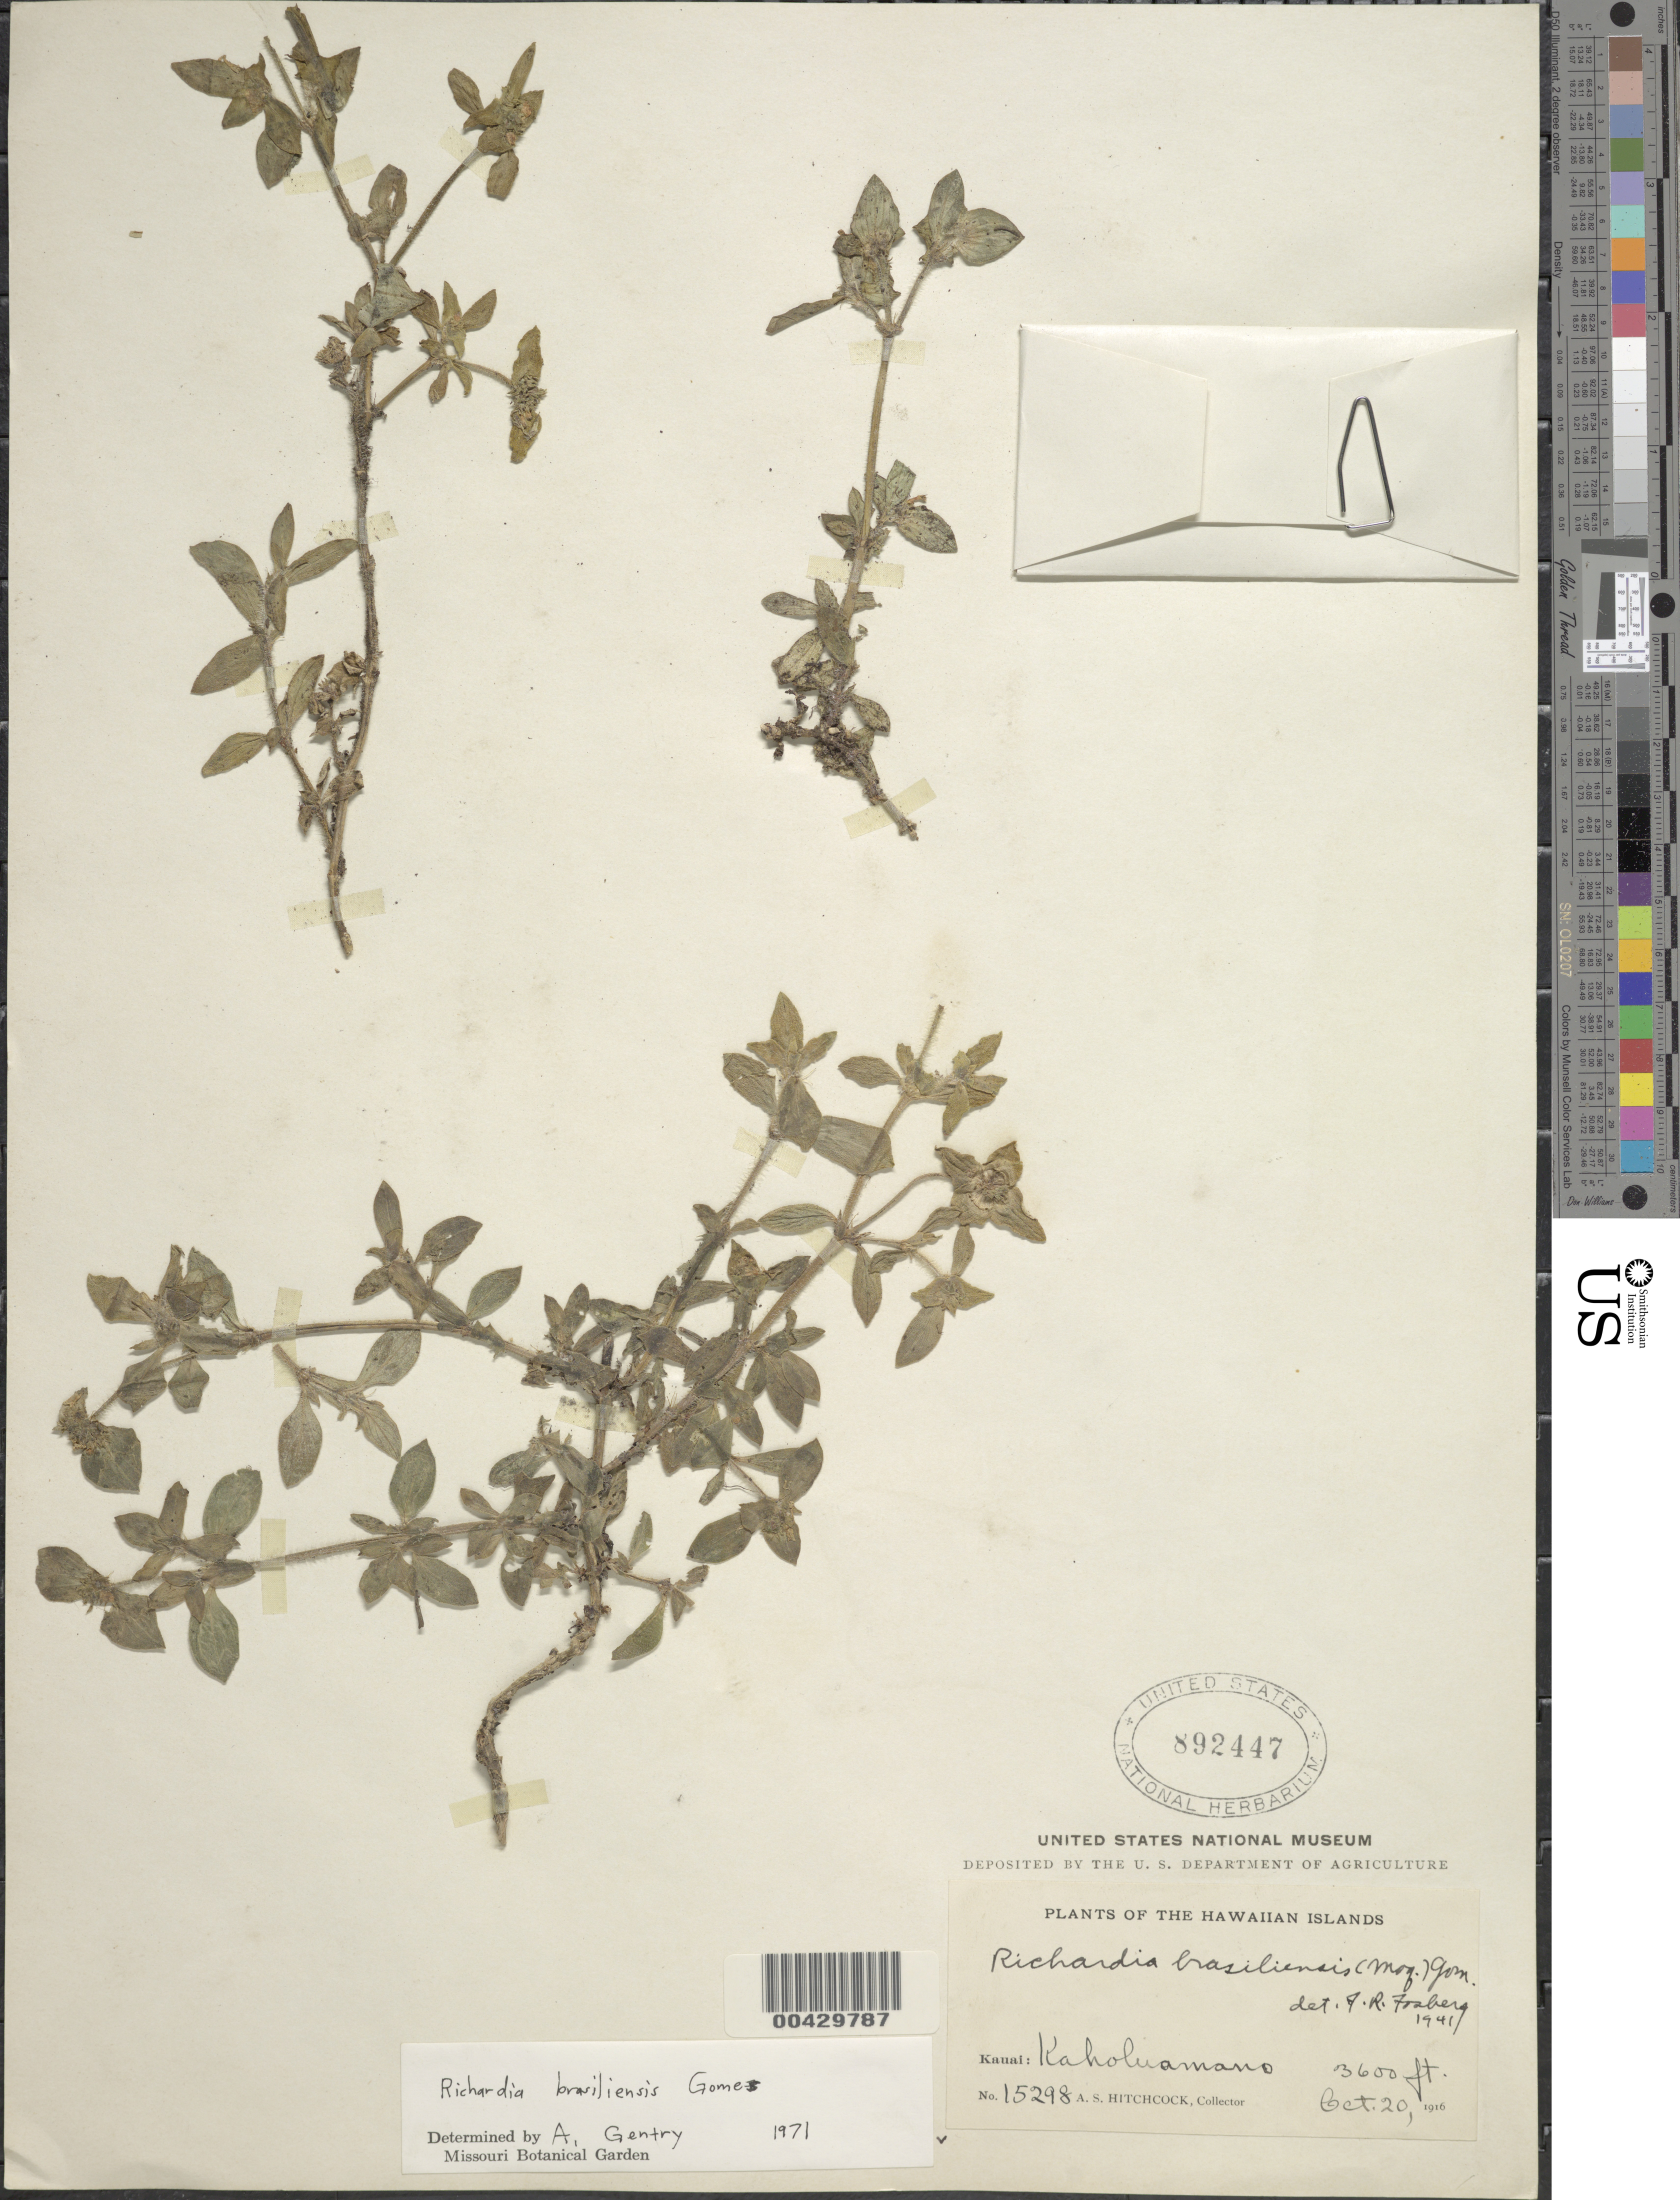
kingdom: Plantae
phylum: Tracheophyta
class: Magnoliopsida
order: Gentianales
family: Rubiaceae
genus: Richardia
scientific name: Richardia brasiliensis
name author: Gomes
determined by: Gentry, A. H.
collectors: A. S. Hitchcock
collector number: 15298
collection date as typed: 20 Oct 1916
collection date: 1916-10-20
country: United States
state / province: Hawaii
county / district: Kauai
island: Kaua'i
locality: Kaholuamano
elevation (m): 1097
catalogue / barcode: US 892447